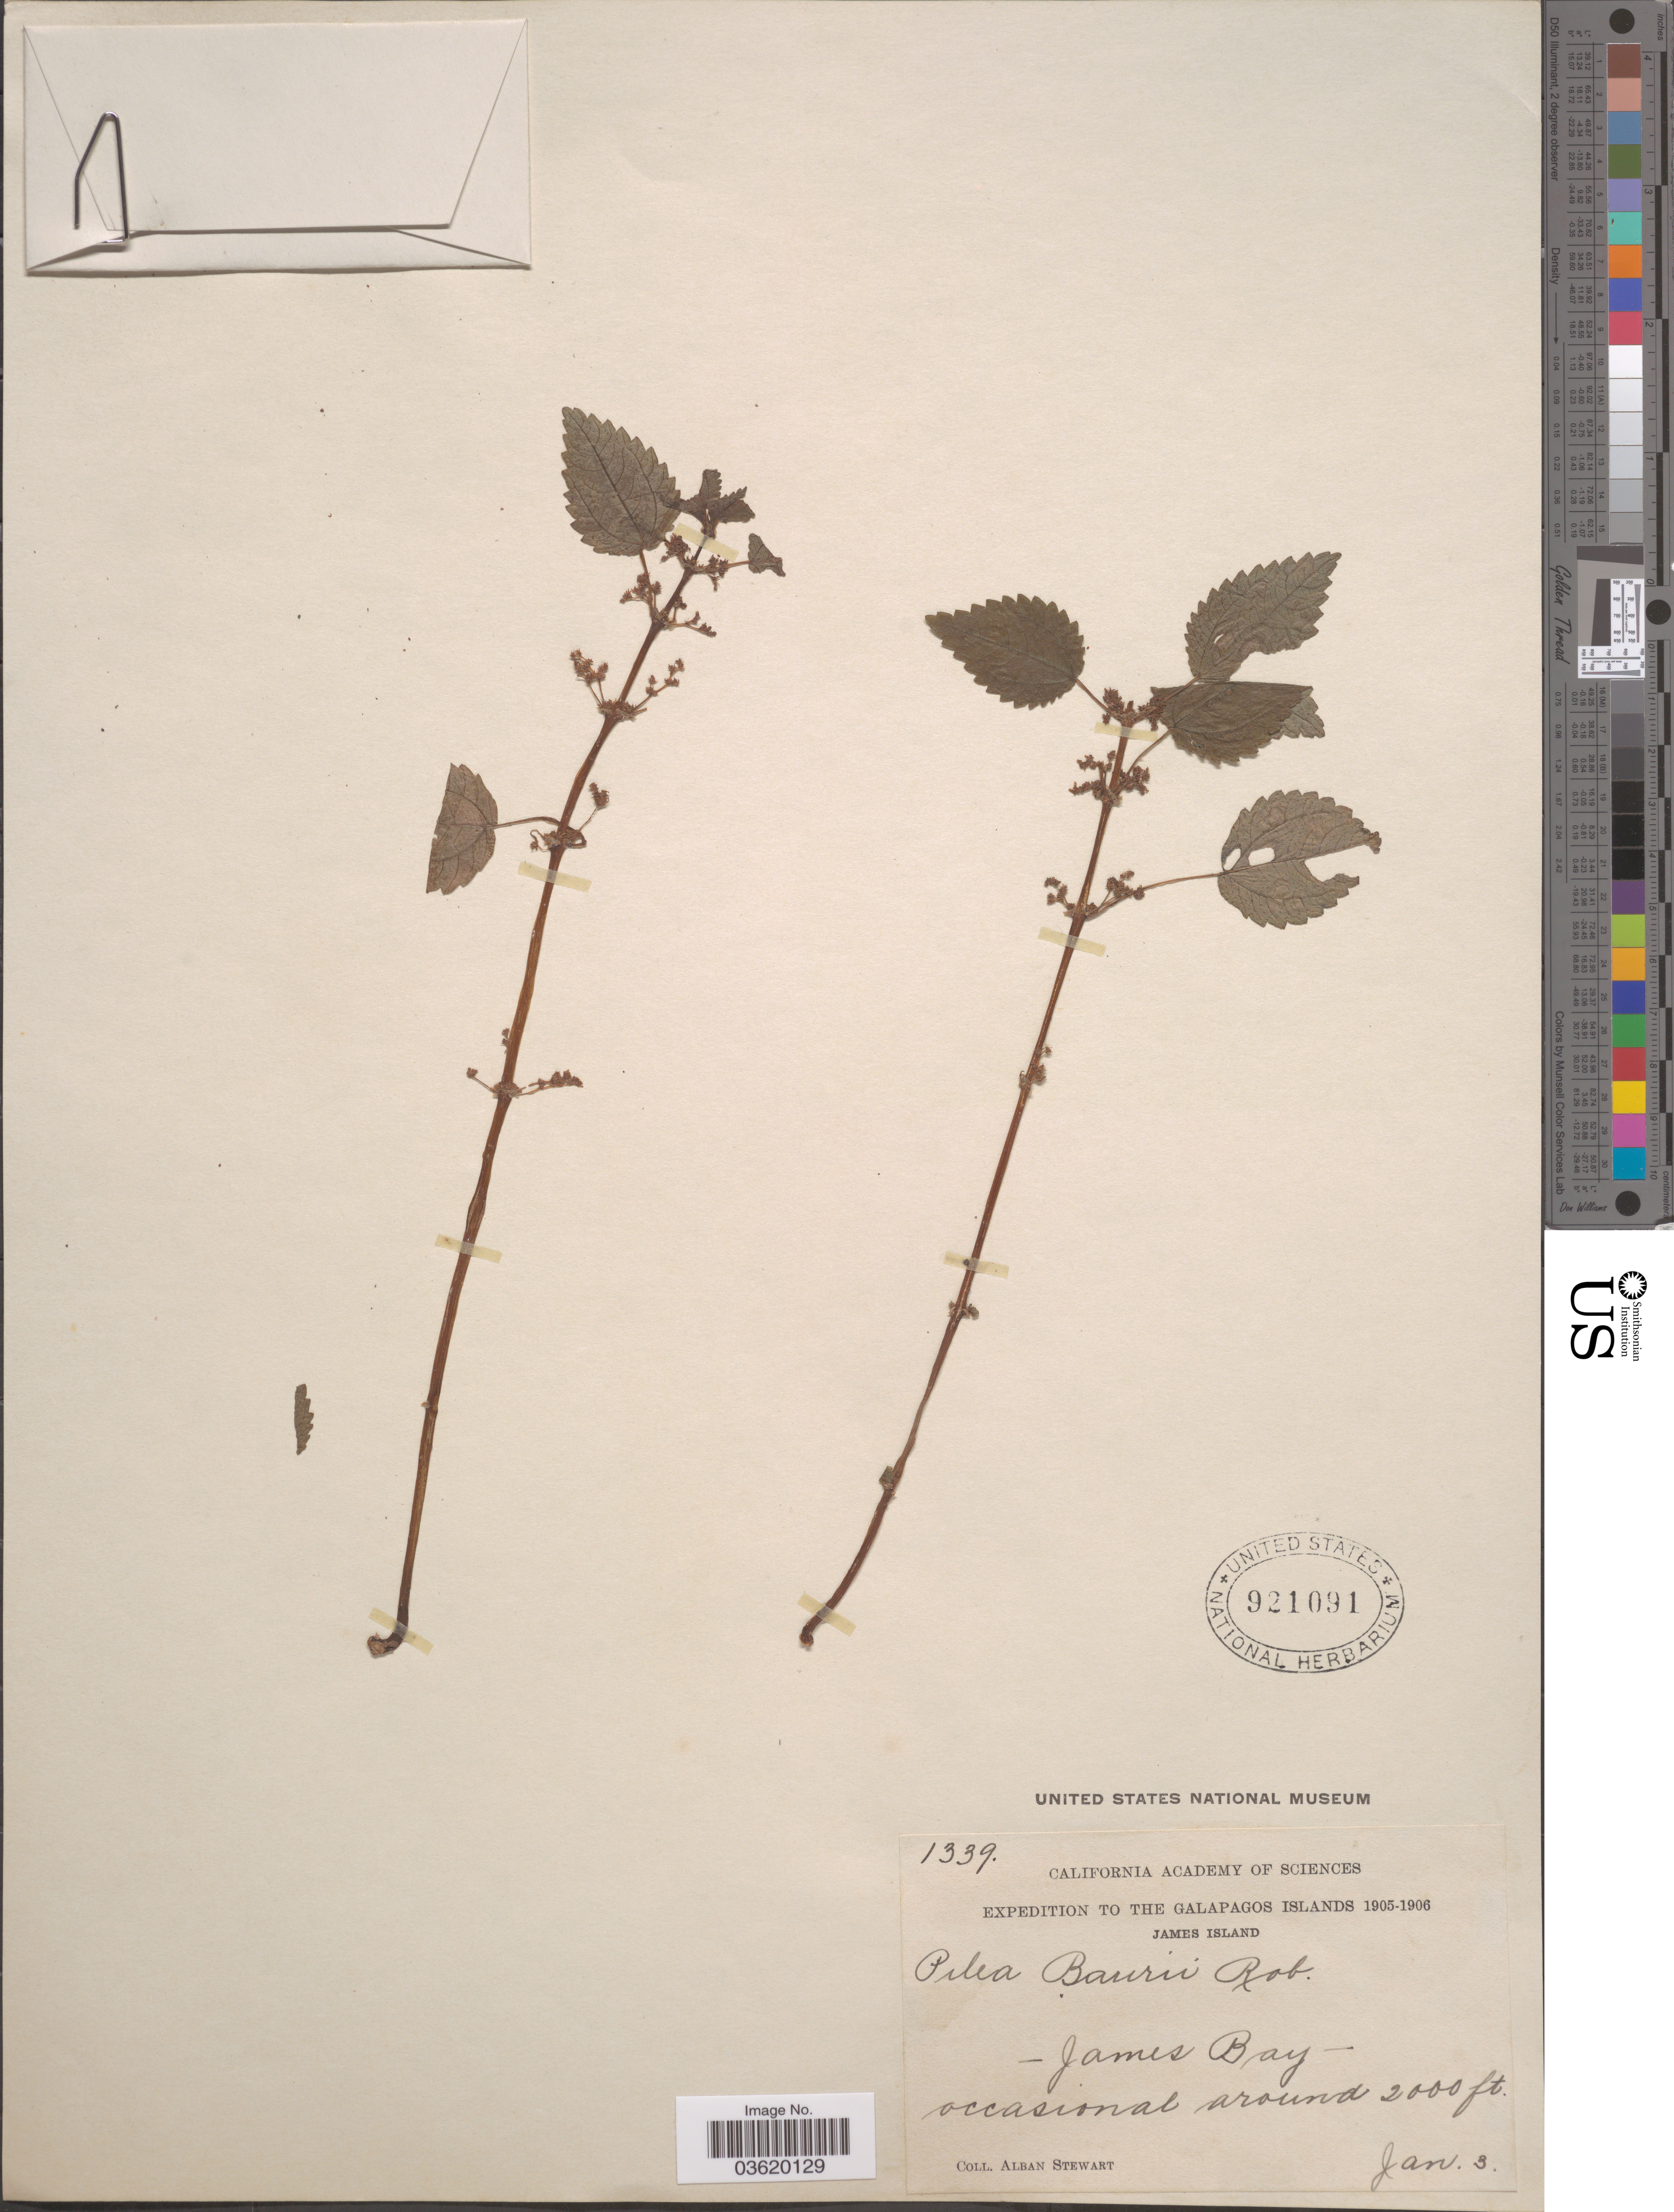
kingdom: Plantae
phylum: Tracheophyta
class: Magnoliopsida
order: Rosales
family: Urticaceae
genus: Pilea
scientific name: Pilea baurii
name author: B.L. Rob.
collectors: A. Stewart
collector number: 1339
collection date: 1905-01-03/1906-01-03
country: Ecuador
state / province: Colón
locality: The Galapagos Islands. James Island. -James Bay-.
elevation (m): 610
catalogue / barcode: US 921091